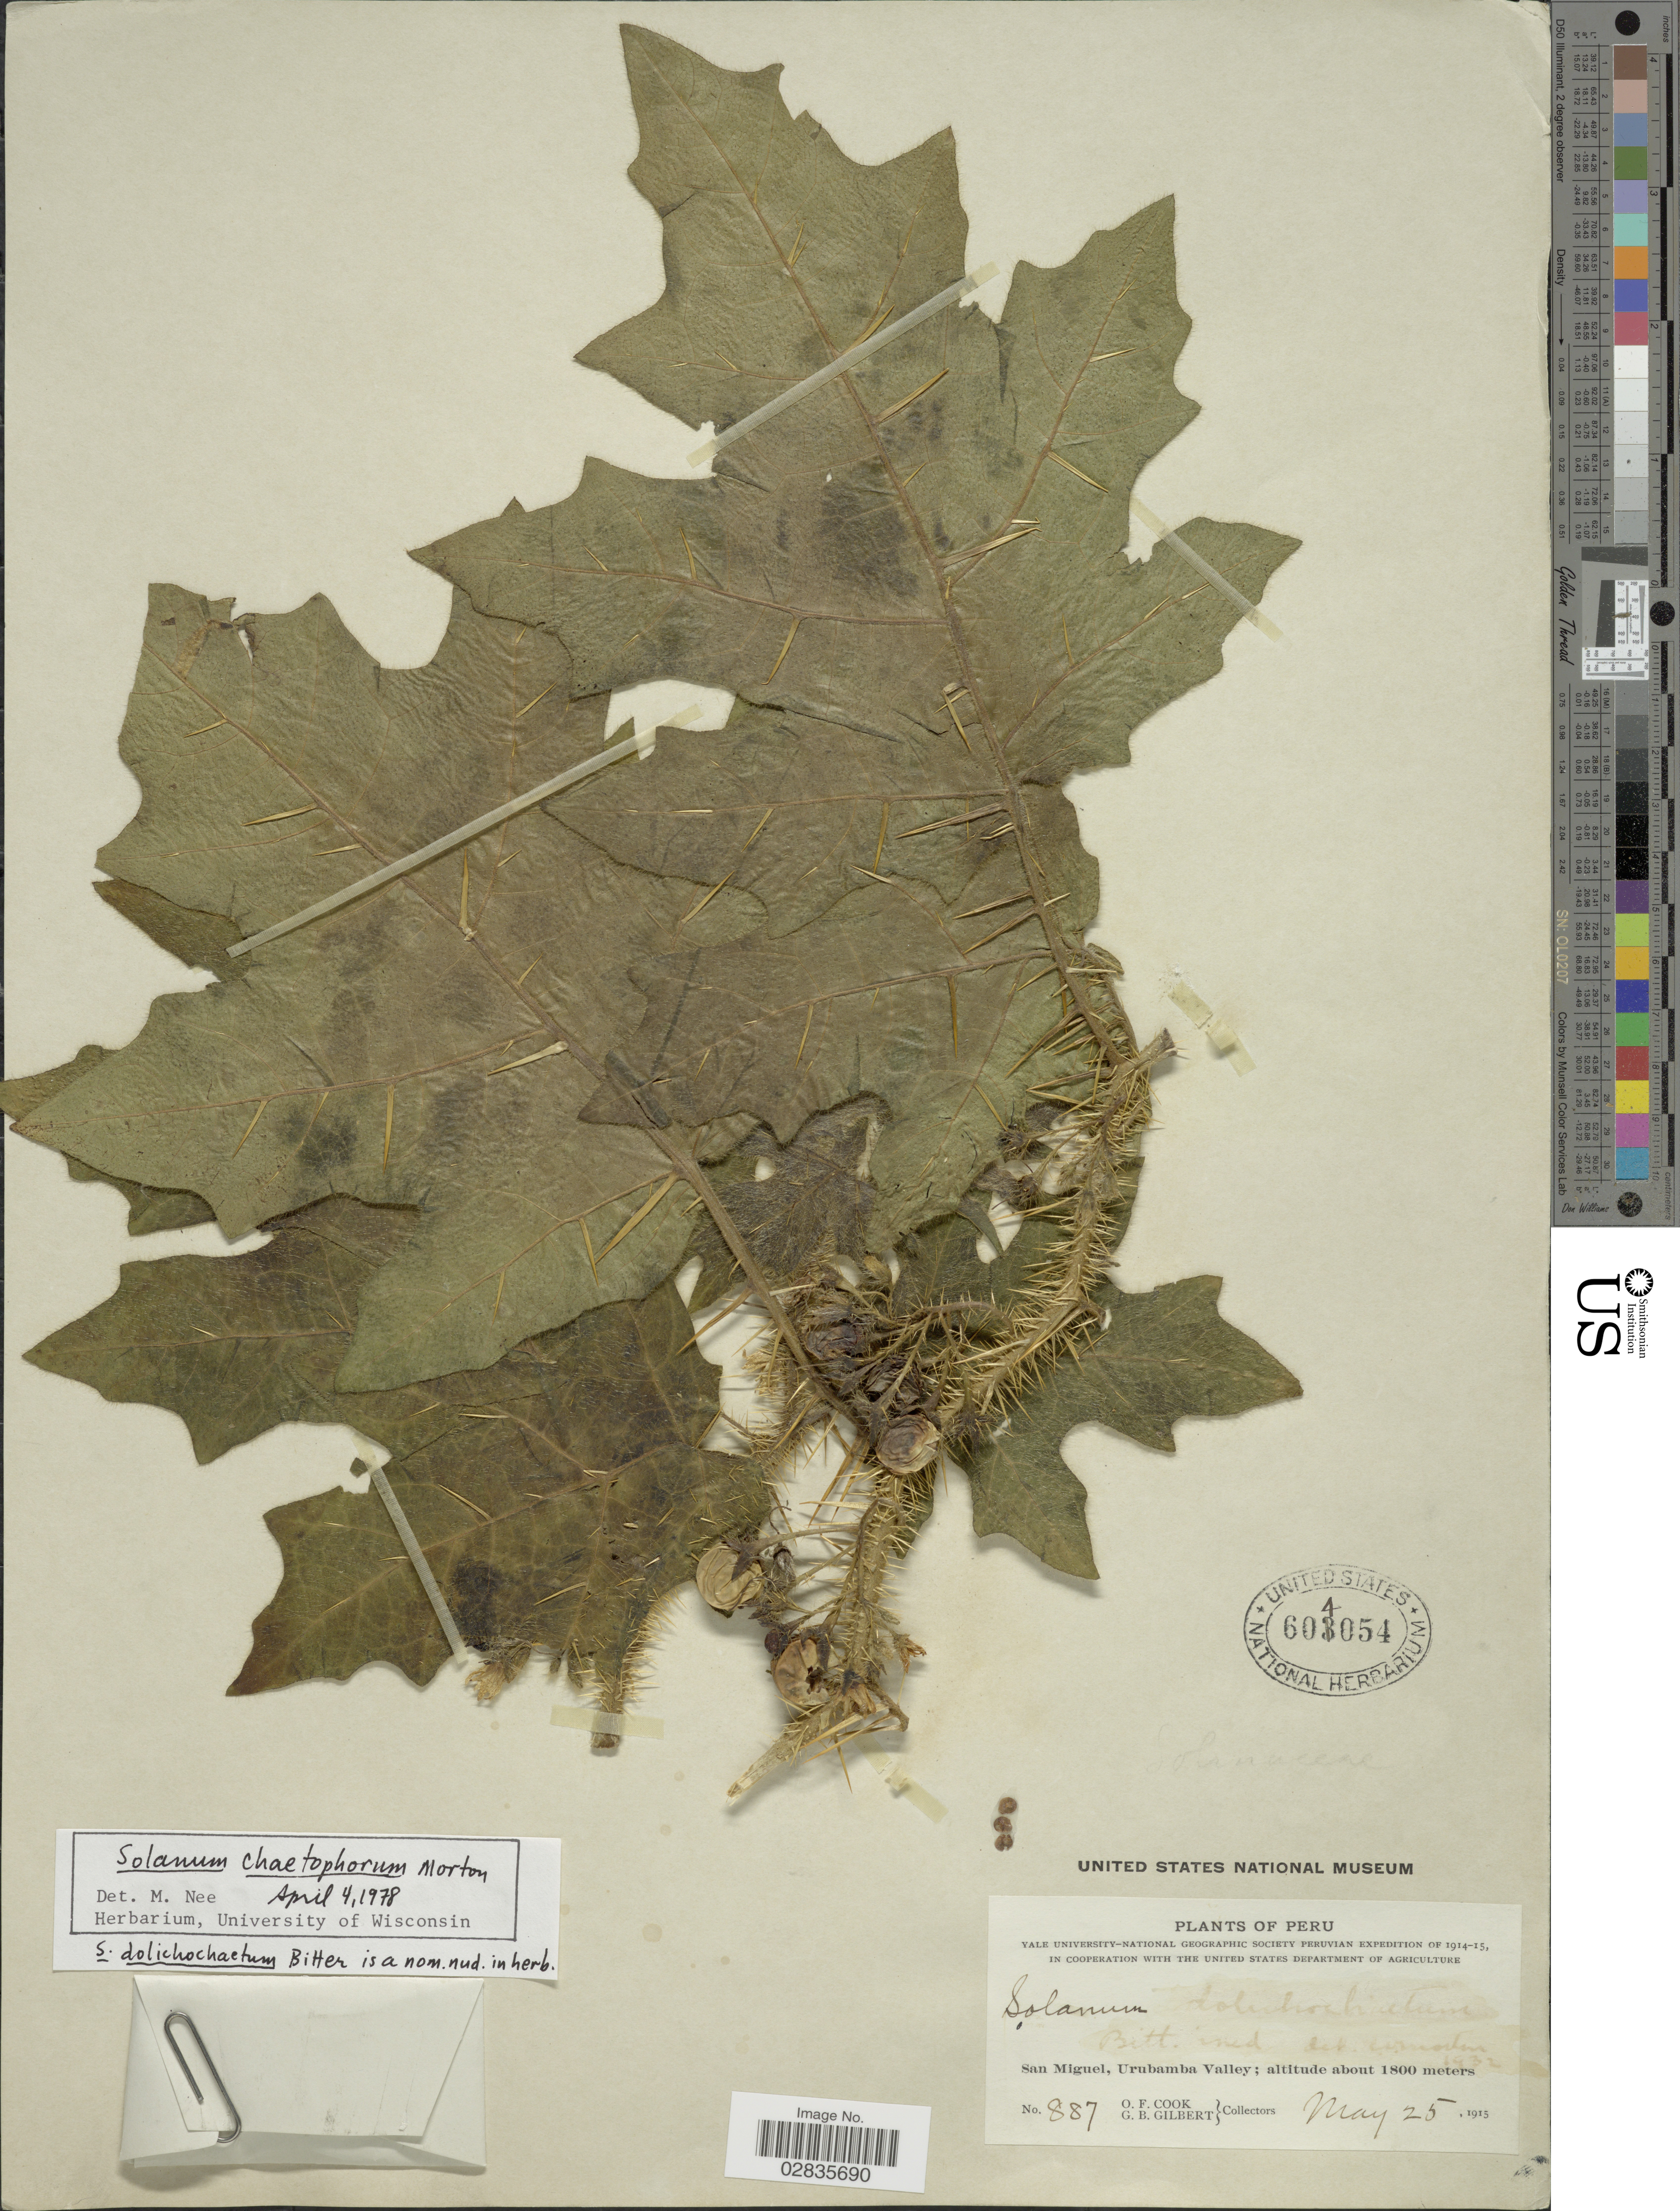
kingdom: Plantae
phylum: Tracheophyta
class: Magnoliopsida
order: Solanales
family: Solanaceae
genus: Solanum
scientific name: Solanum chaetophorum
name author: C.V. Morton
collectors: O. F. Cook & G. B. Gilbert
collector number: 887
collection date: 1915-05-25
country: Peru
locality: San Miguel, Urubamba Valley.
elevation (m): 1800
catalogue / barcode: US 604054